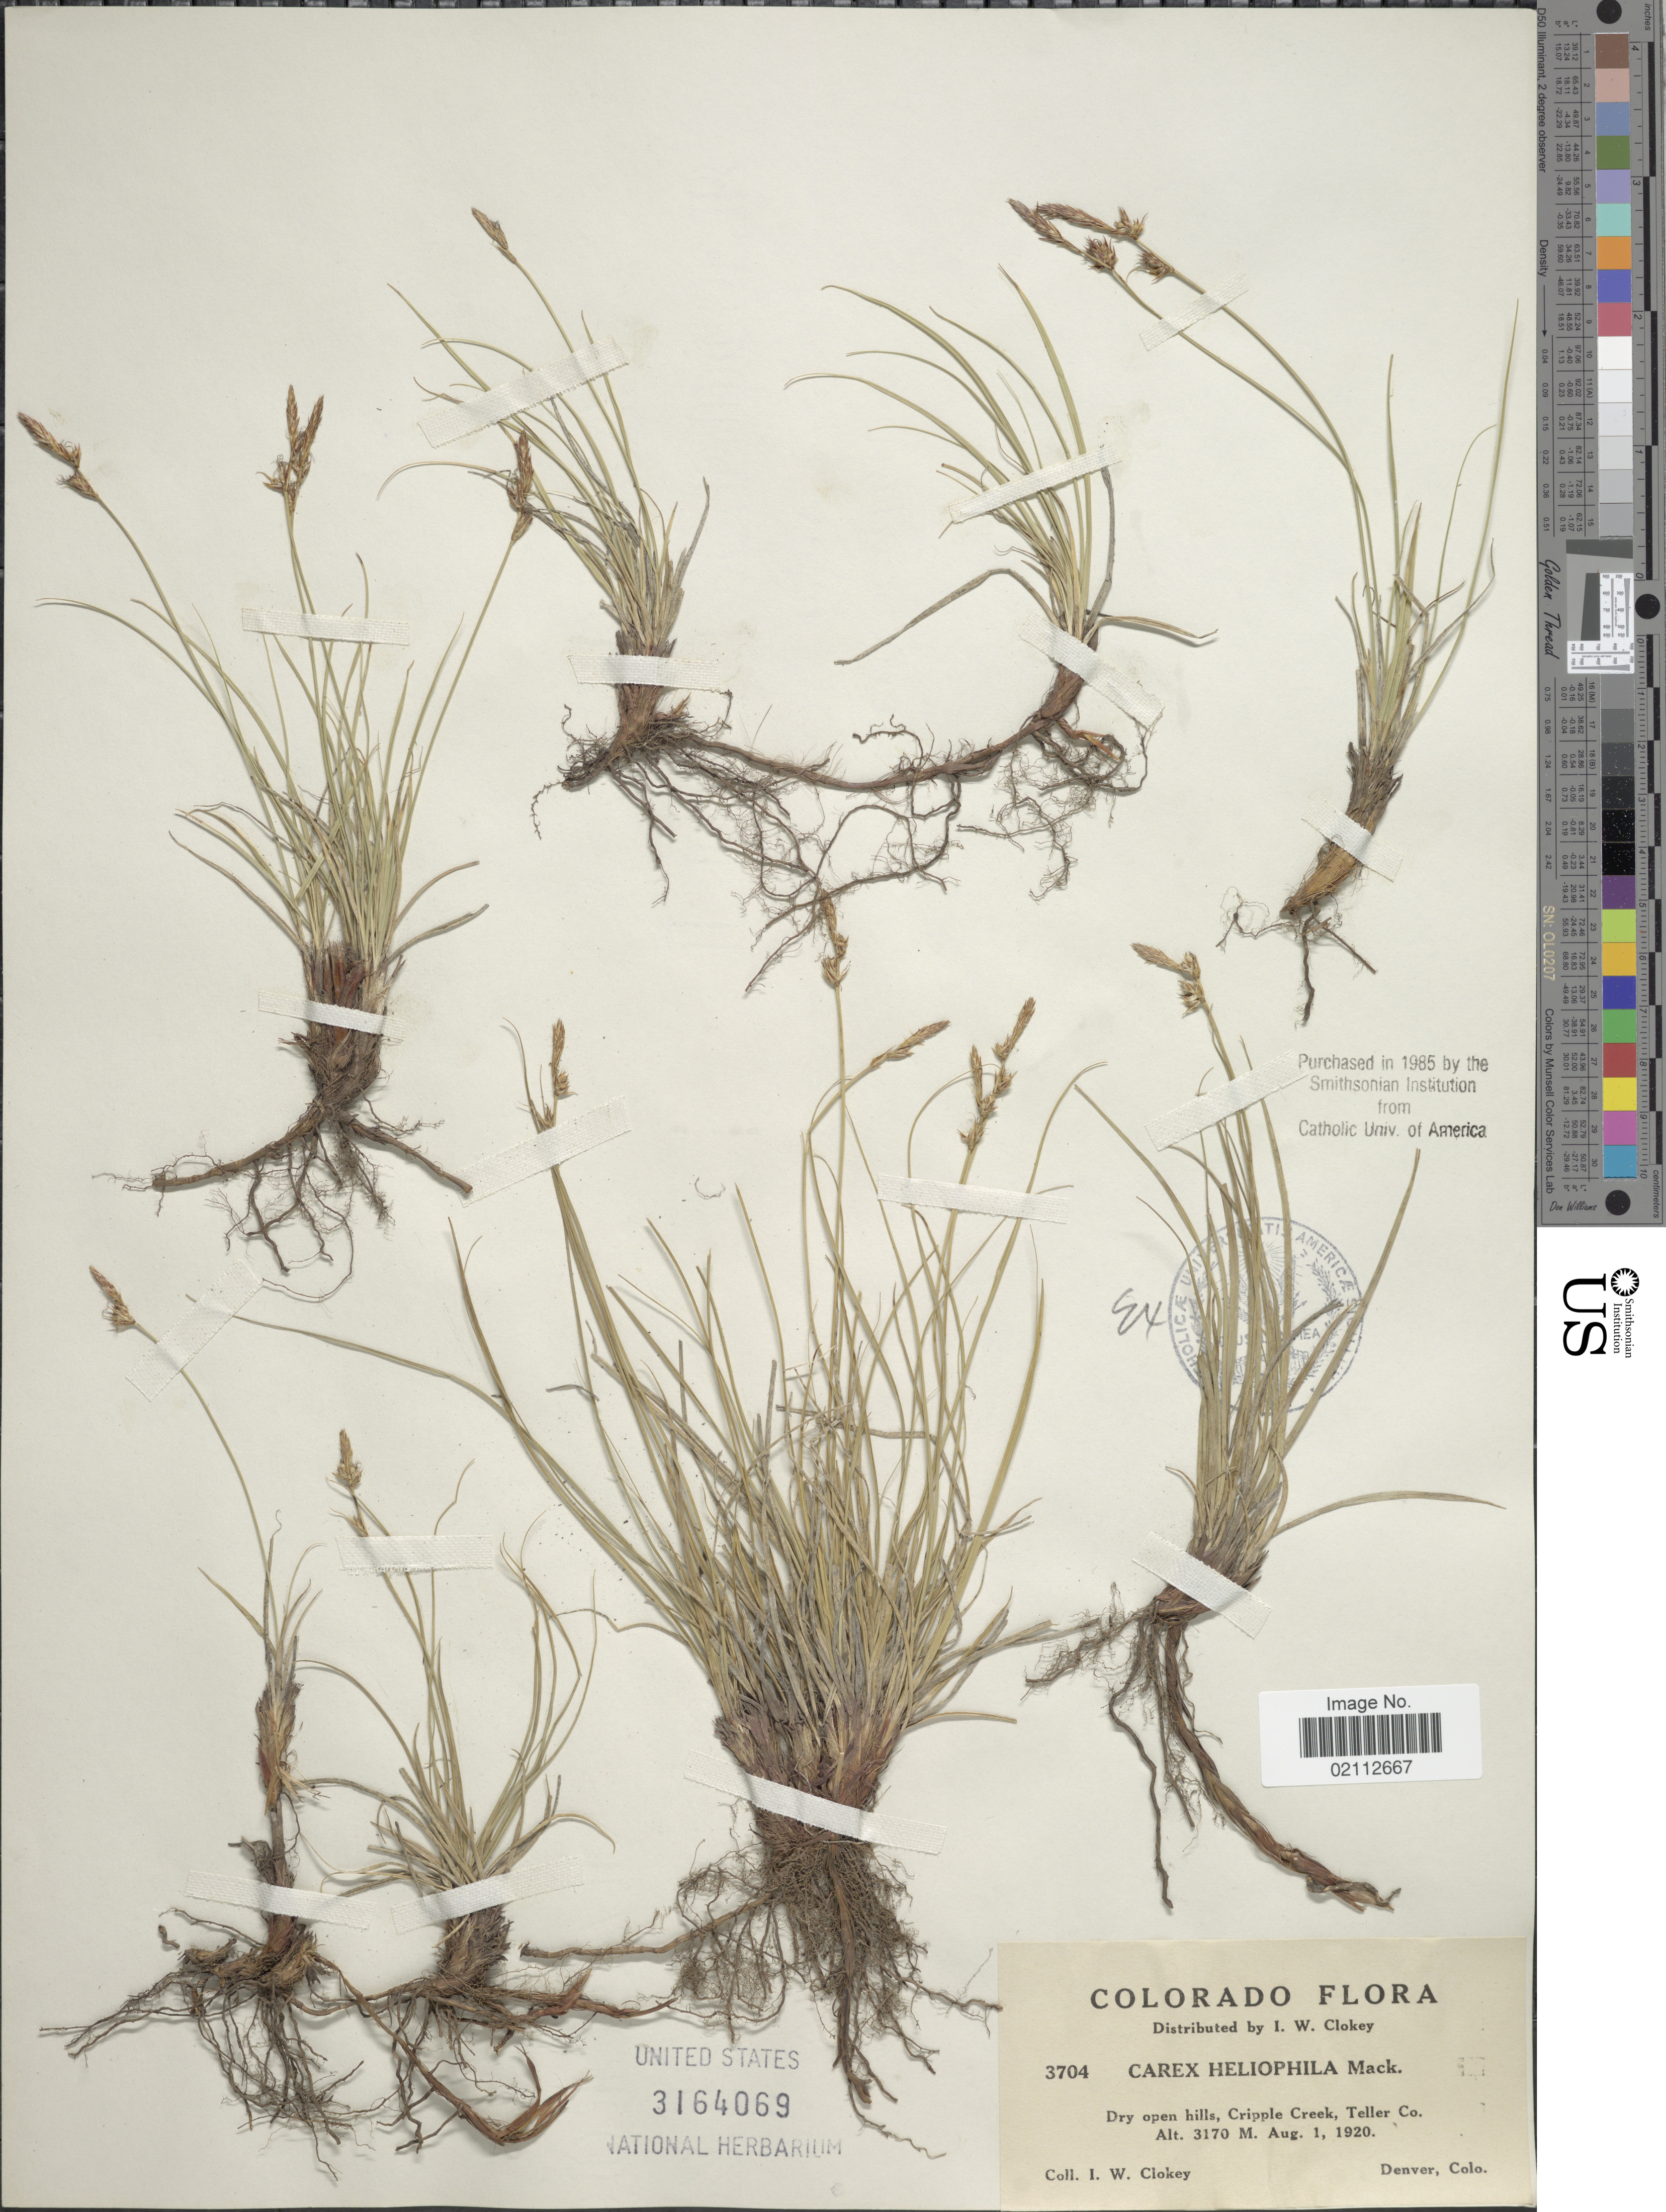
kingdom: Plantae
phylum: Tracheophyta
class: Liliopsida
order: Poales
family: Cyperaceae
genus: Carex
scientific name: Carex heliophila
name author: Mack.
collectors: I. W. Clokey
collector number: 3704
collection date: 1920-08-01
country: United States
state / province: Colorado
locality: Cripple Creek, Teller Co.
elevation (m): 3170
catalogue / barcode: US 3164069